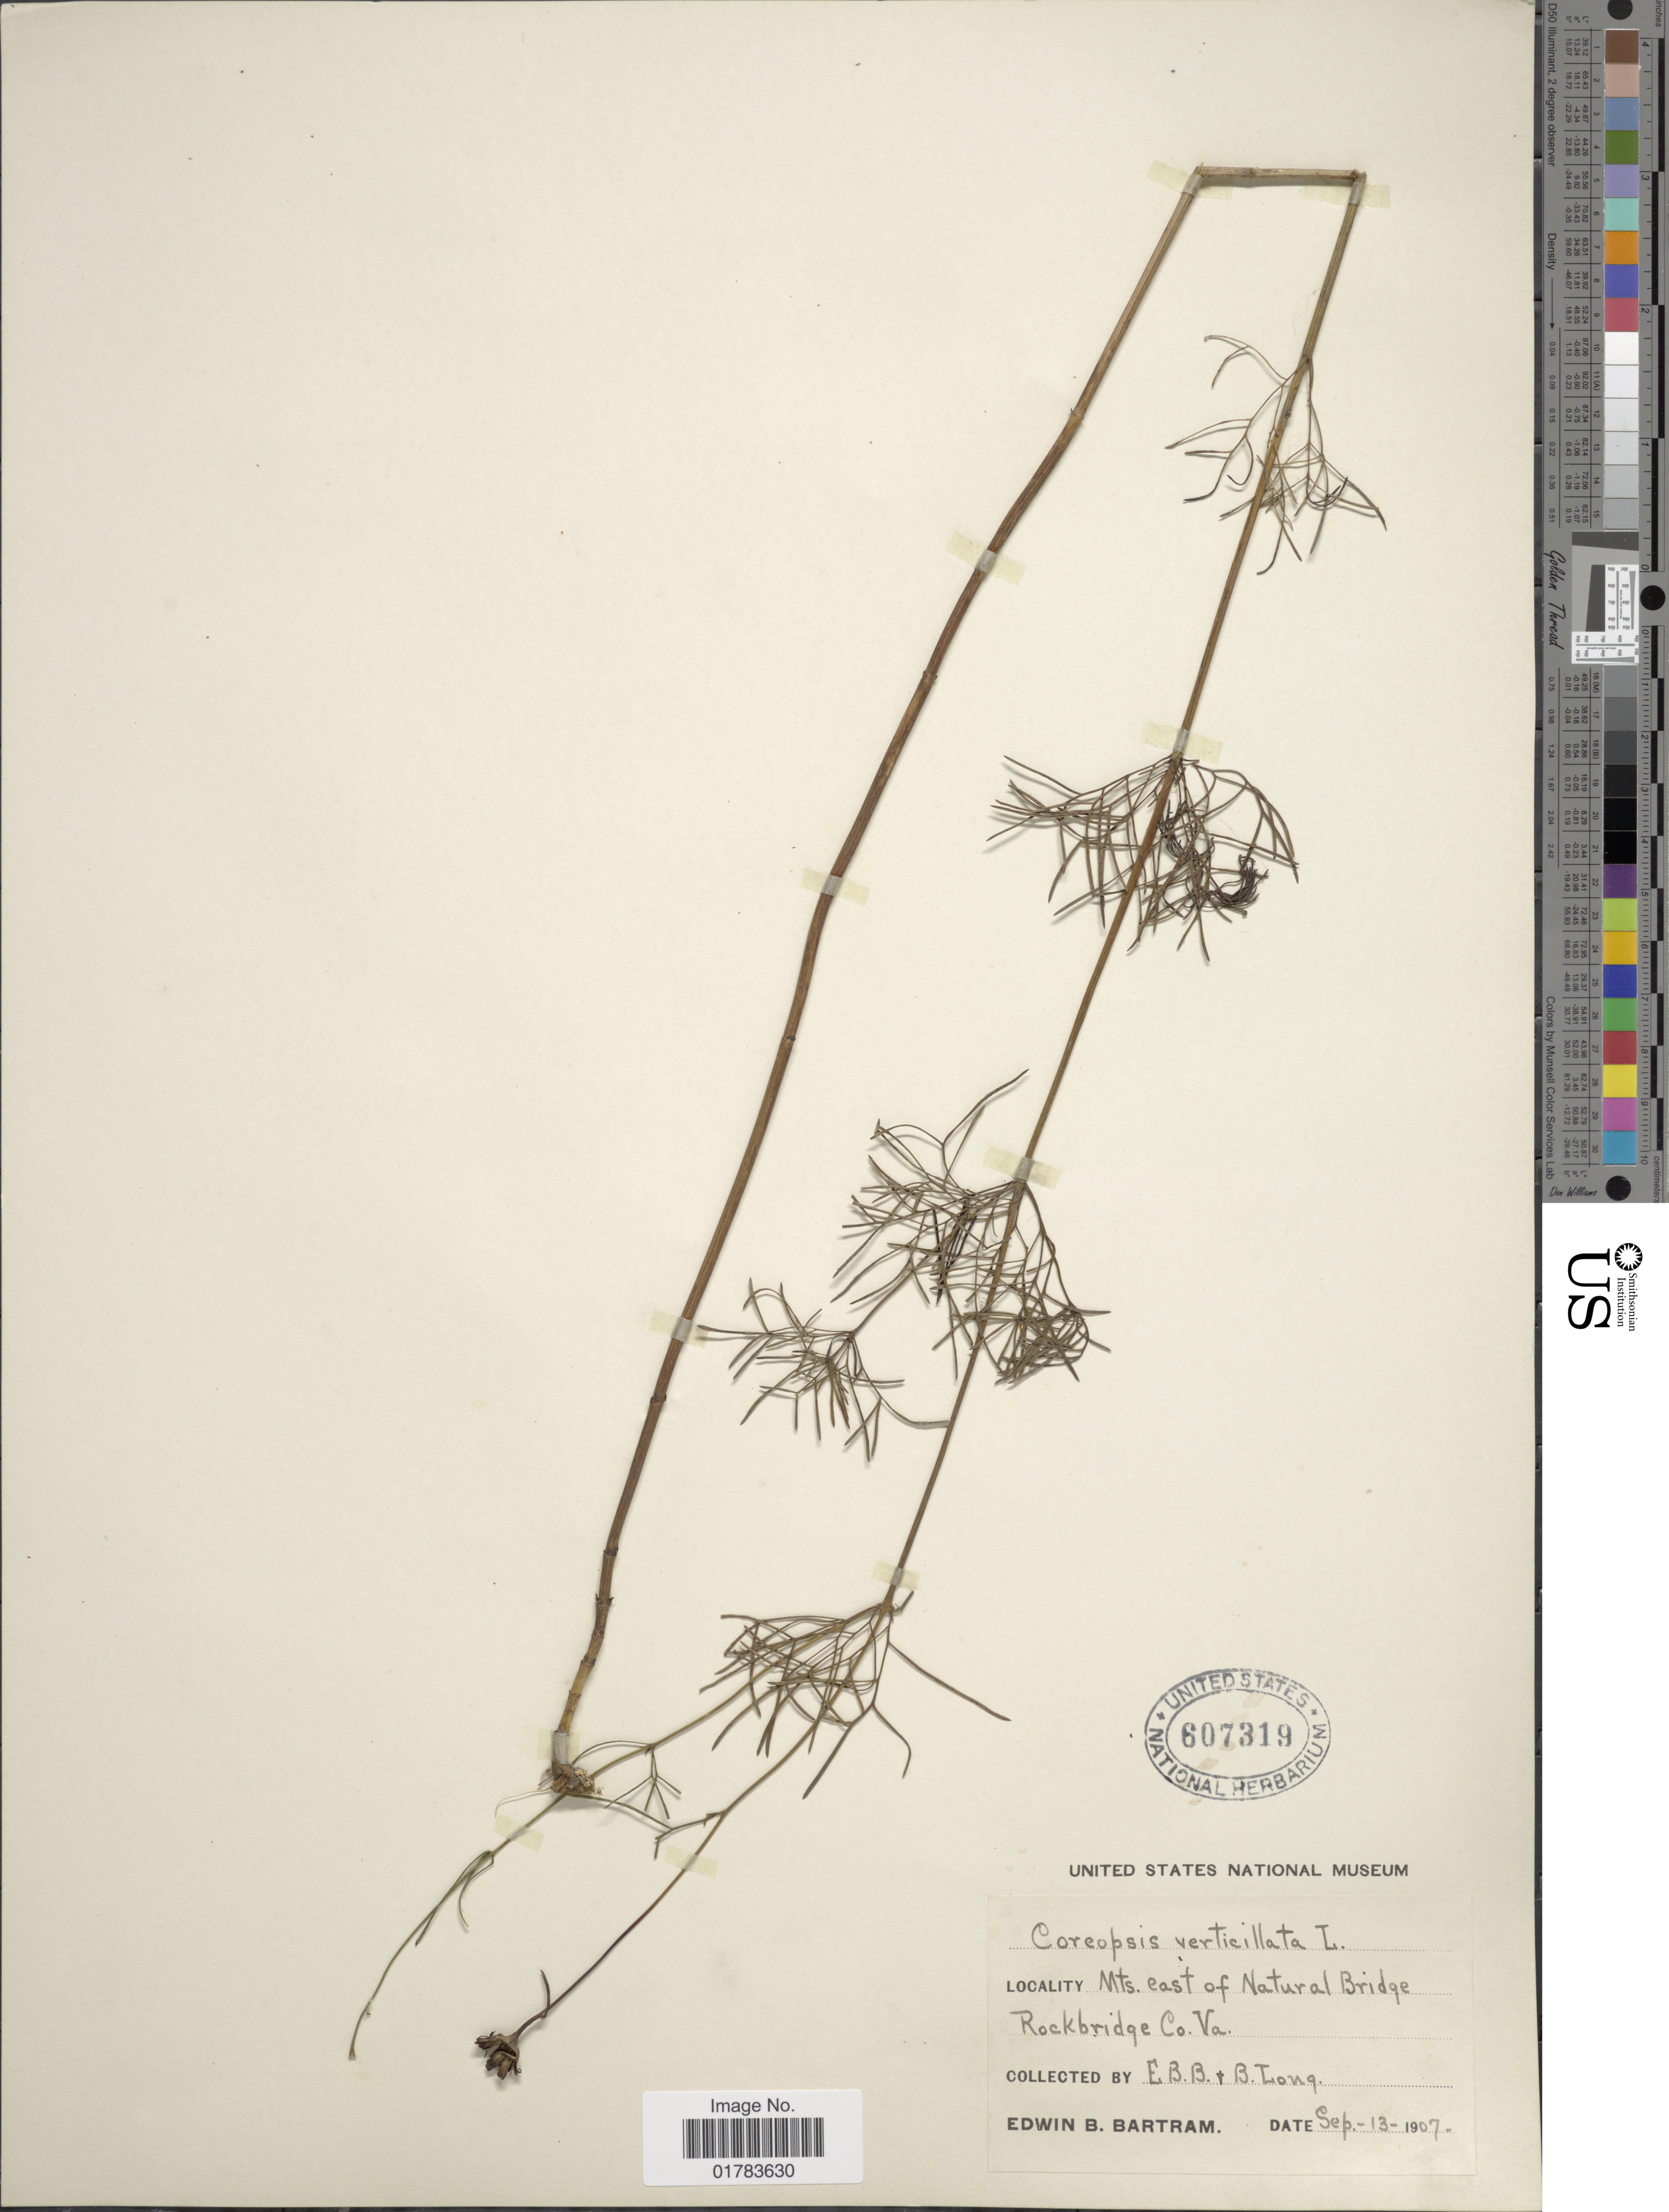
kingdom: Plantae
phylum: Tracheophyta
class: Magnoliopsida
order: Asterales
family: Asteraceae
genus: Coreopsis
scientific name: Coreopsis verticillata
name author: L.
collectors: E. B. Bartram & B. Long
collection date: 1907-09-13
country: United States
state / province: Virginia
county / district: Rockbridge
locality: Mts. east of Natural Bridge, Rockbridge Co. Va.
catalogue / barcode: US 607319